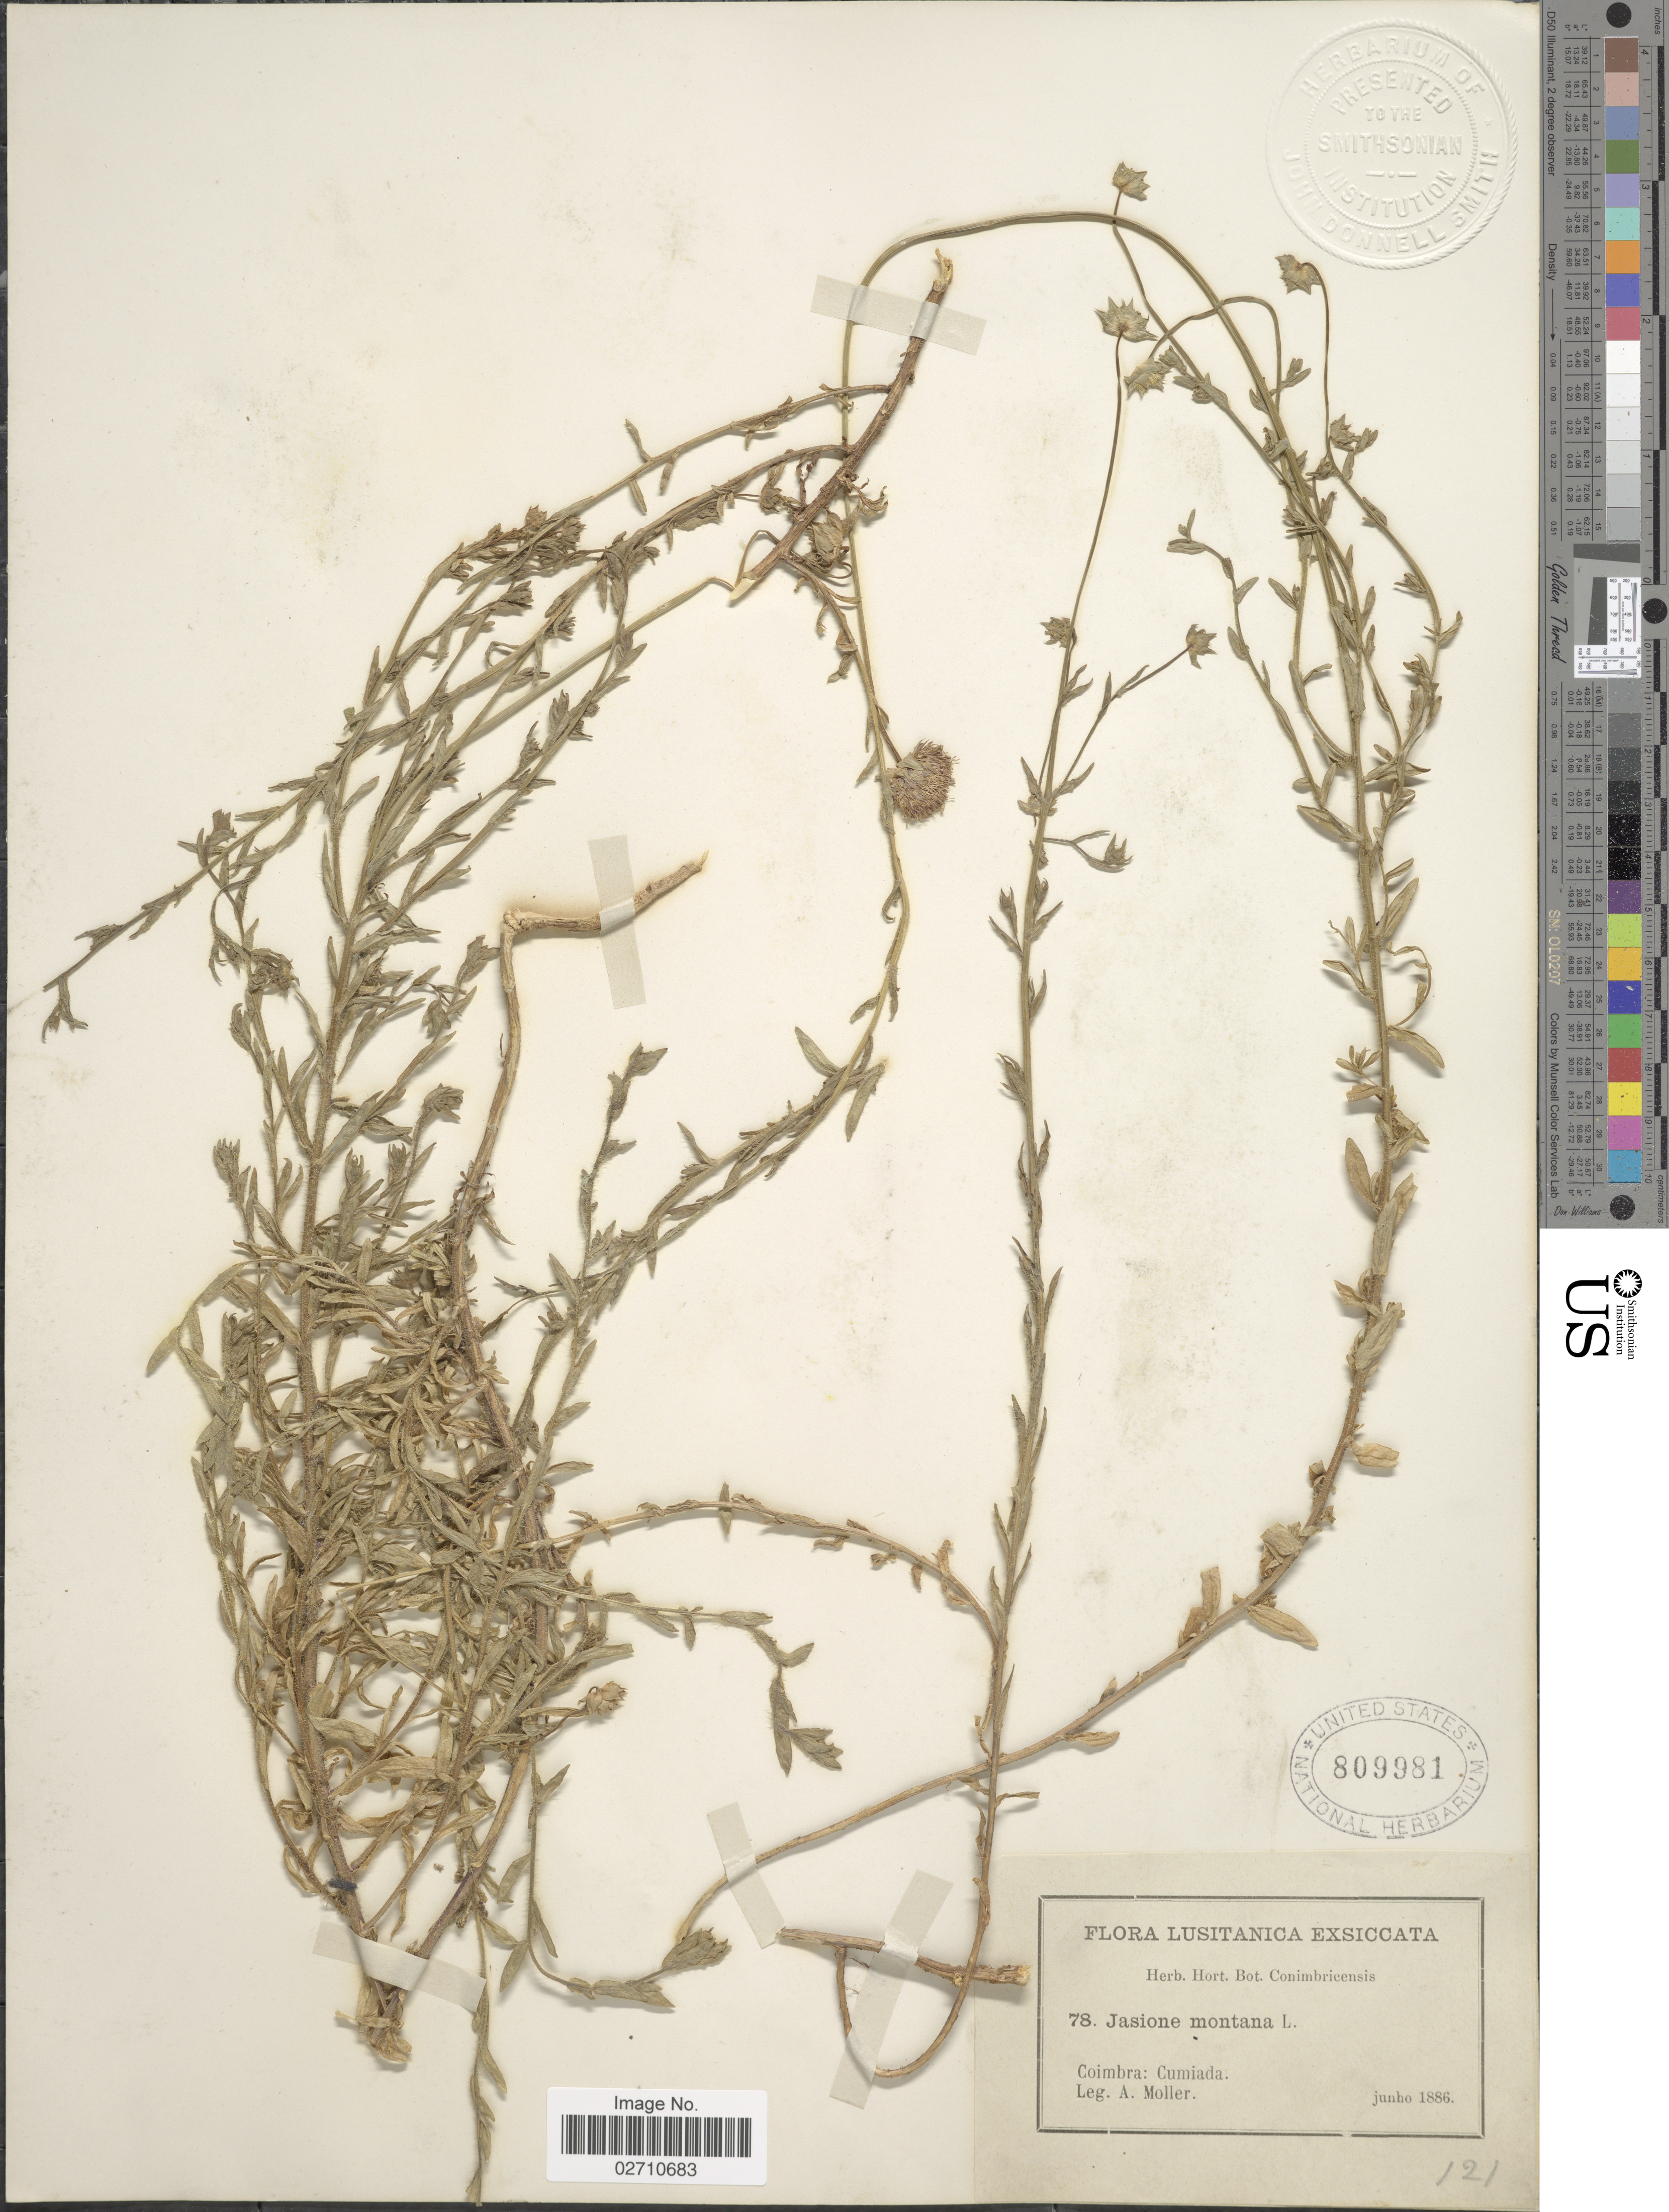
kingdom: Plantae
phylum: Tracheophyta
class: Magnoliopsida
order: Asterales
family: Campanulaceae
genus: Jasione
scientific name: Jasione montana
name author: L.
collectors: A. Moller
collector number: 78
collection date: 1886-06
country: Portugal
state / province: Coimbra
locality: Lusitanica, Cumiada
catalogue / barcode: US 809981